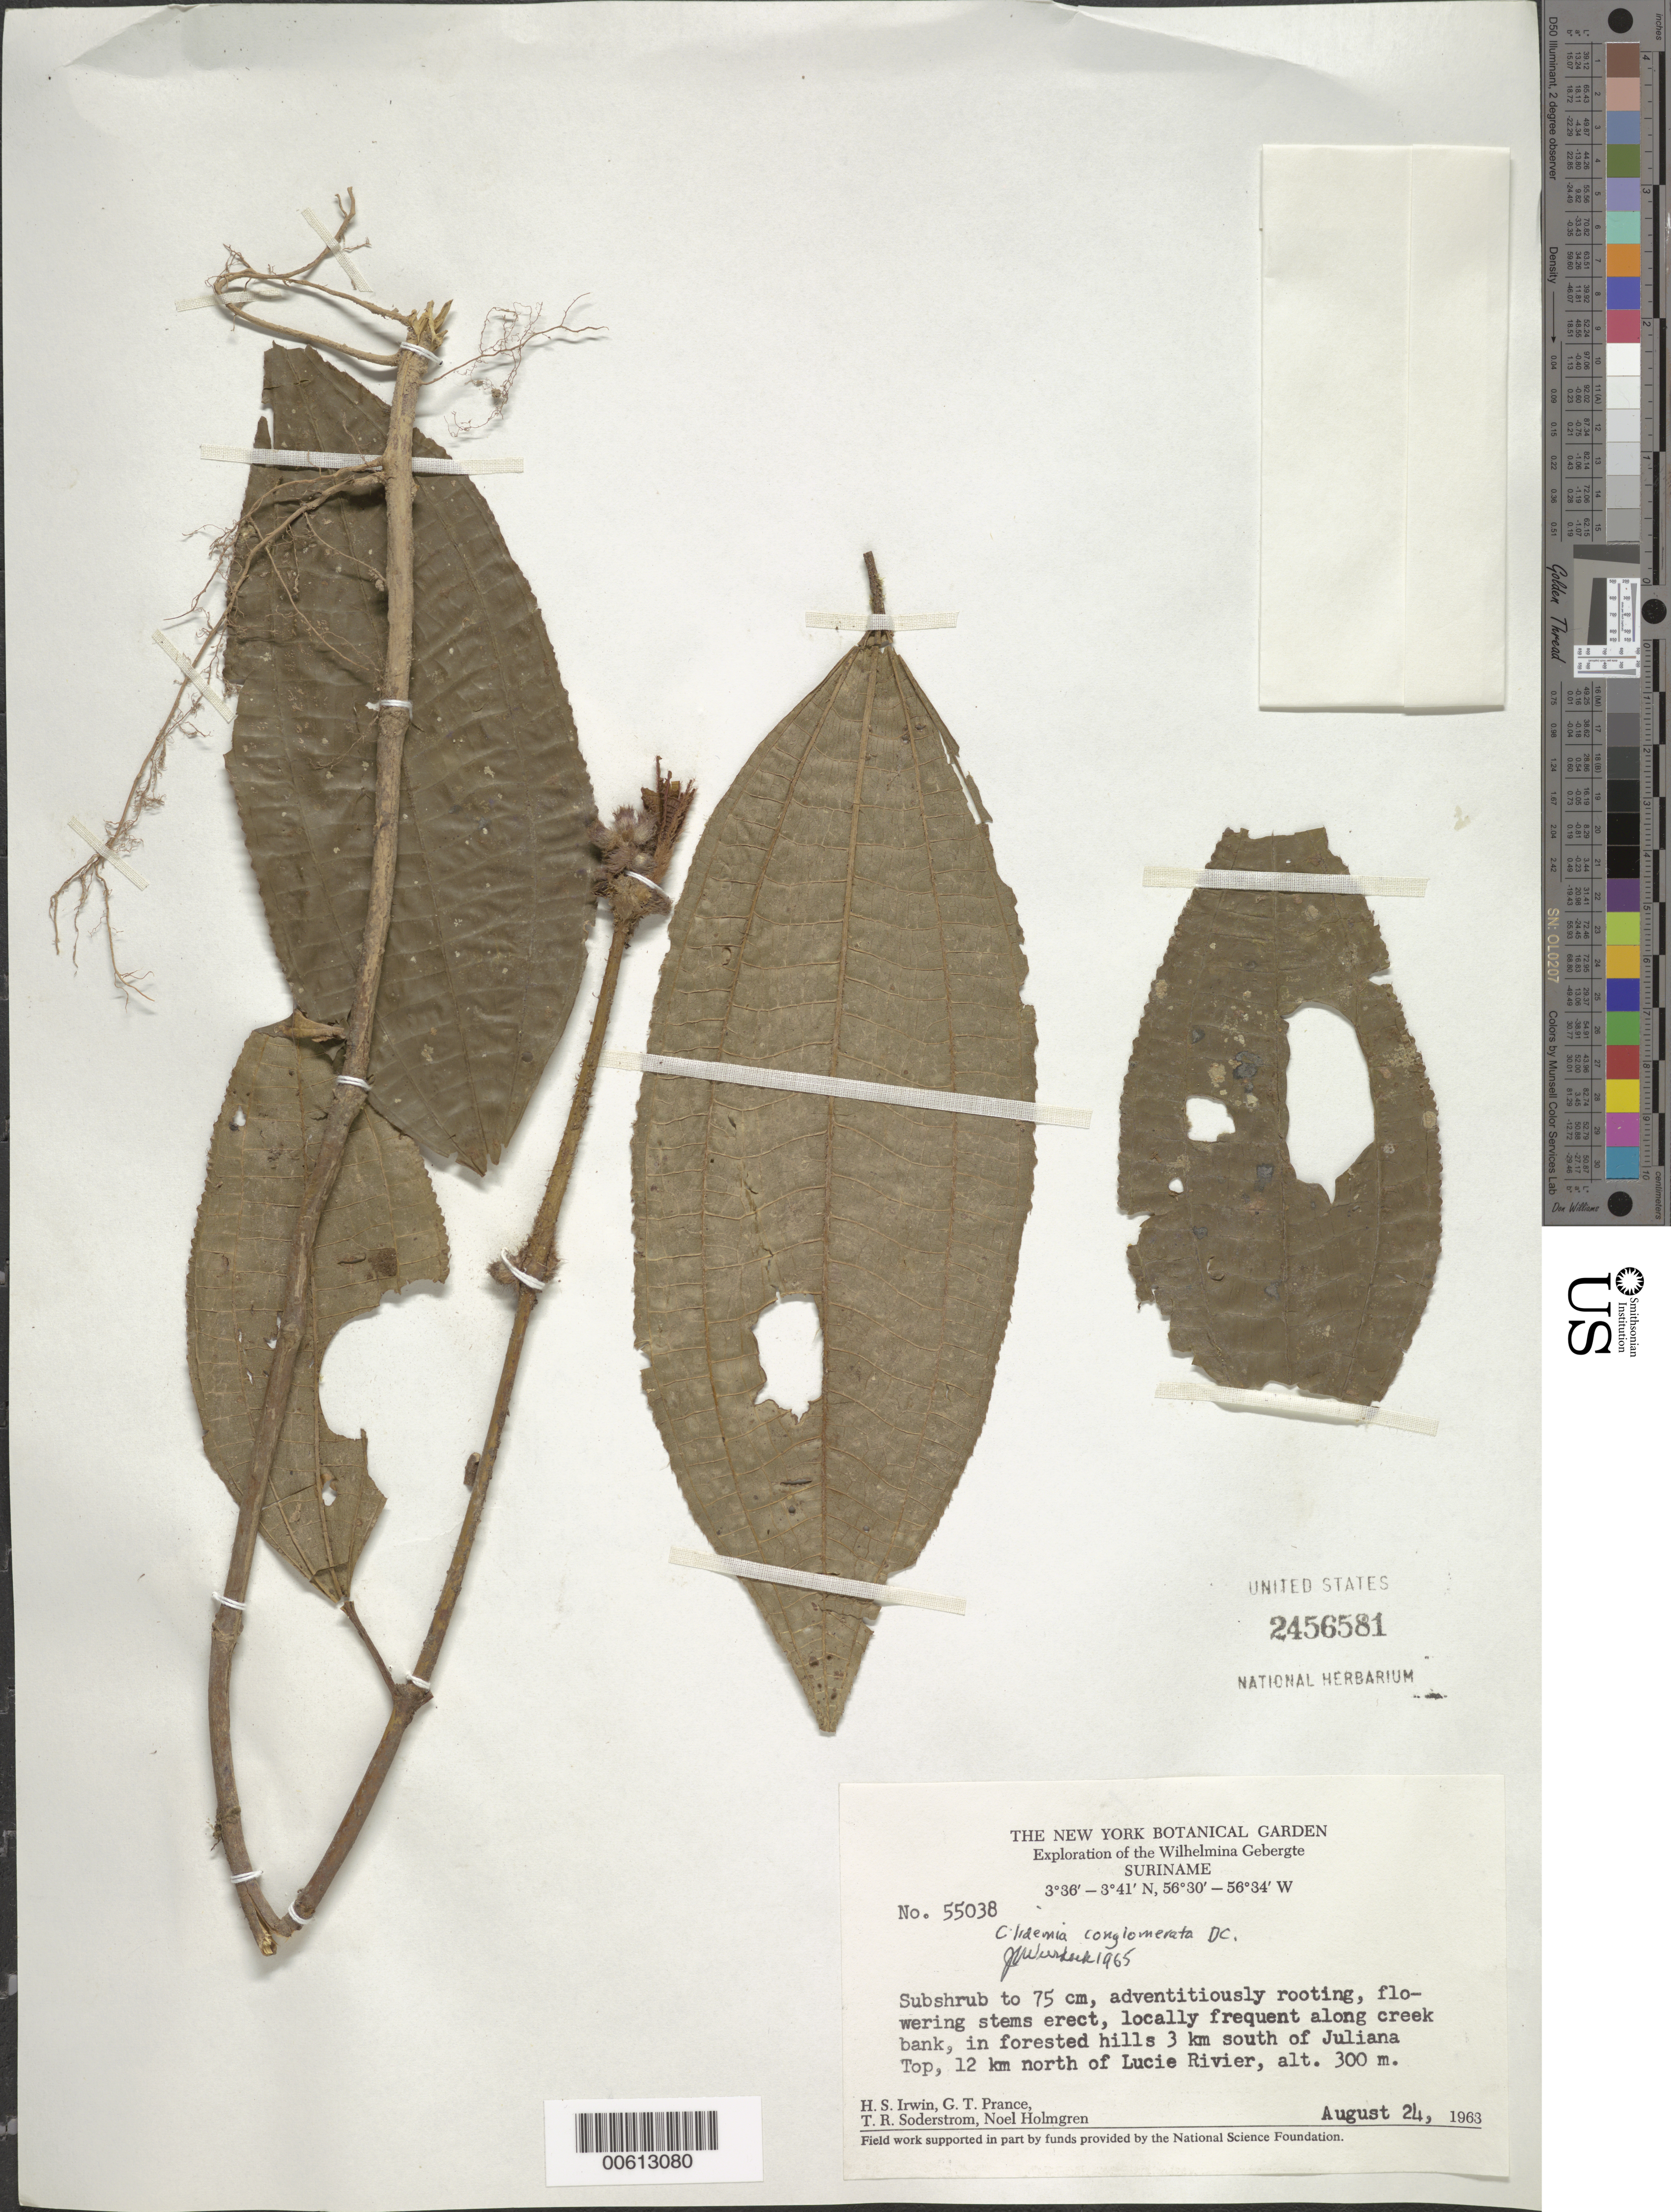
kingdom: Plantae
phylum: Tracheophyta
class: Magnoliopsida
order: Myrtales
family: Melastomataceae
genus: Clidemia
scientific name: Clidemia conglomerata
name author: DC.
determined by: Wurdack, John J., (US), US (UNITED STATES)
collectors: H. Irwin, G. T. Prance, T. R. Soderstrom & N. H. Holmgren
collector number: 55038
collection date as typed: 24-Aug-63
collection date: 1963-08-24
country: Suriname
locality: Juliana Top, 3 km S of, 12 km N of Lucie R., Wilhelmina Gebergte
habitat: Along creek bank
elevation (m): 300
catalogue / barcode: US 2456581